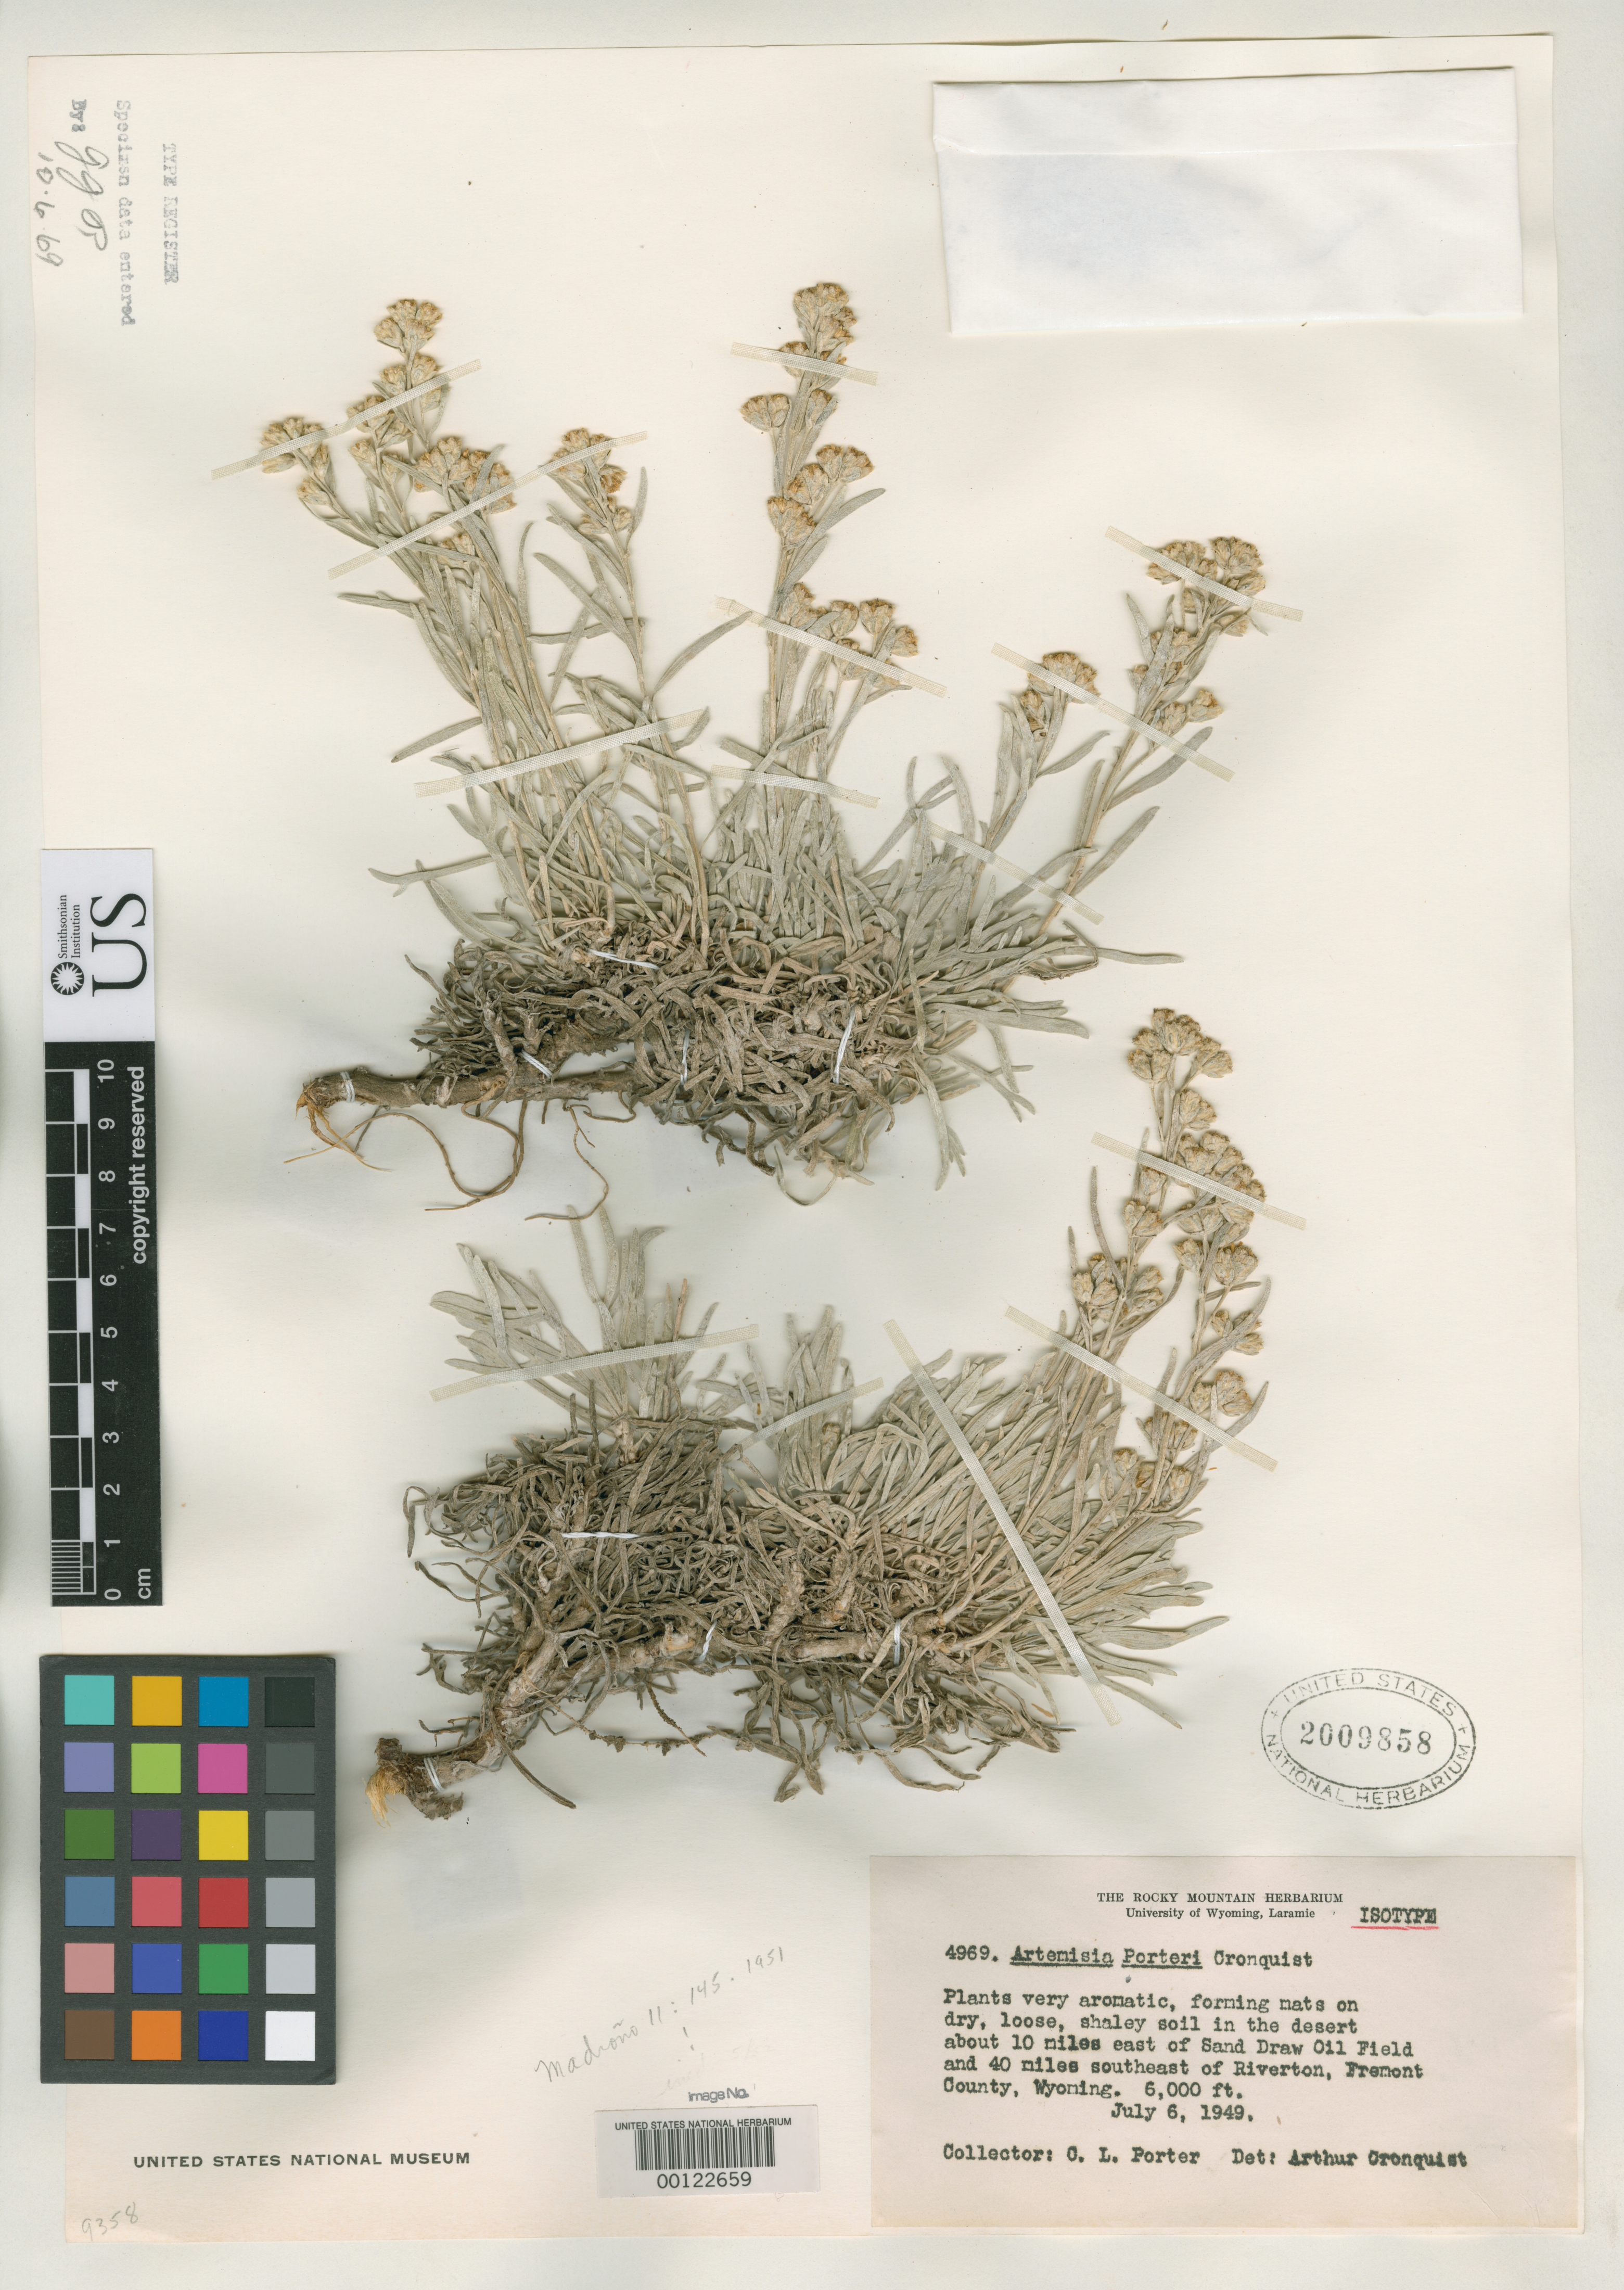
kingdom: Plantae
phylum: Tracheophyta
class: Magnoliopsida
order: Asterales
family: Asteraceae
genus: Artemisia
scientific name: Artemisia porteri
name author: Cronq.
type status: Isotype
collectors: C. L. Porter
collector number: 4969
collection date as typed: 06 Jul 1949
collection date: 1949-07-06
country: United States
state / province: Wyoming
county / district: Fremont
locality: Sand draw oil field.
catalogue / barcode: US 2009858